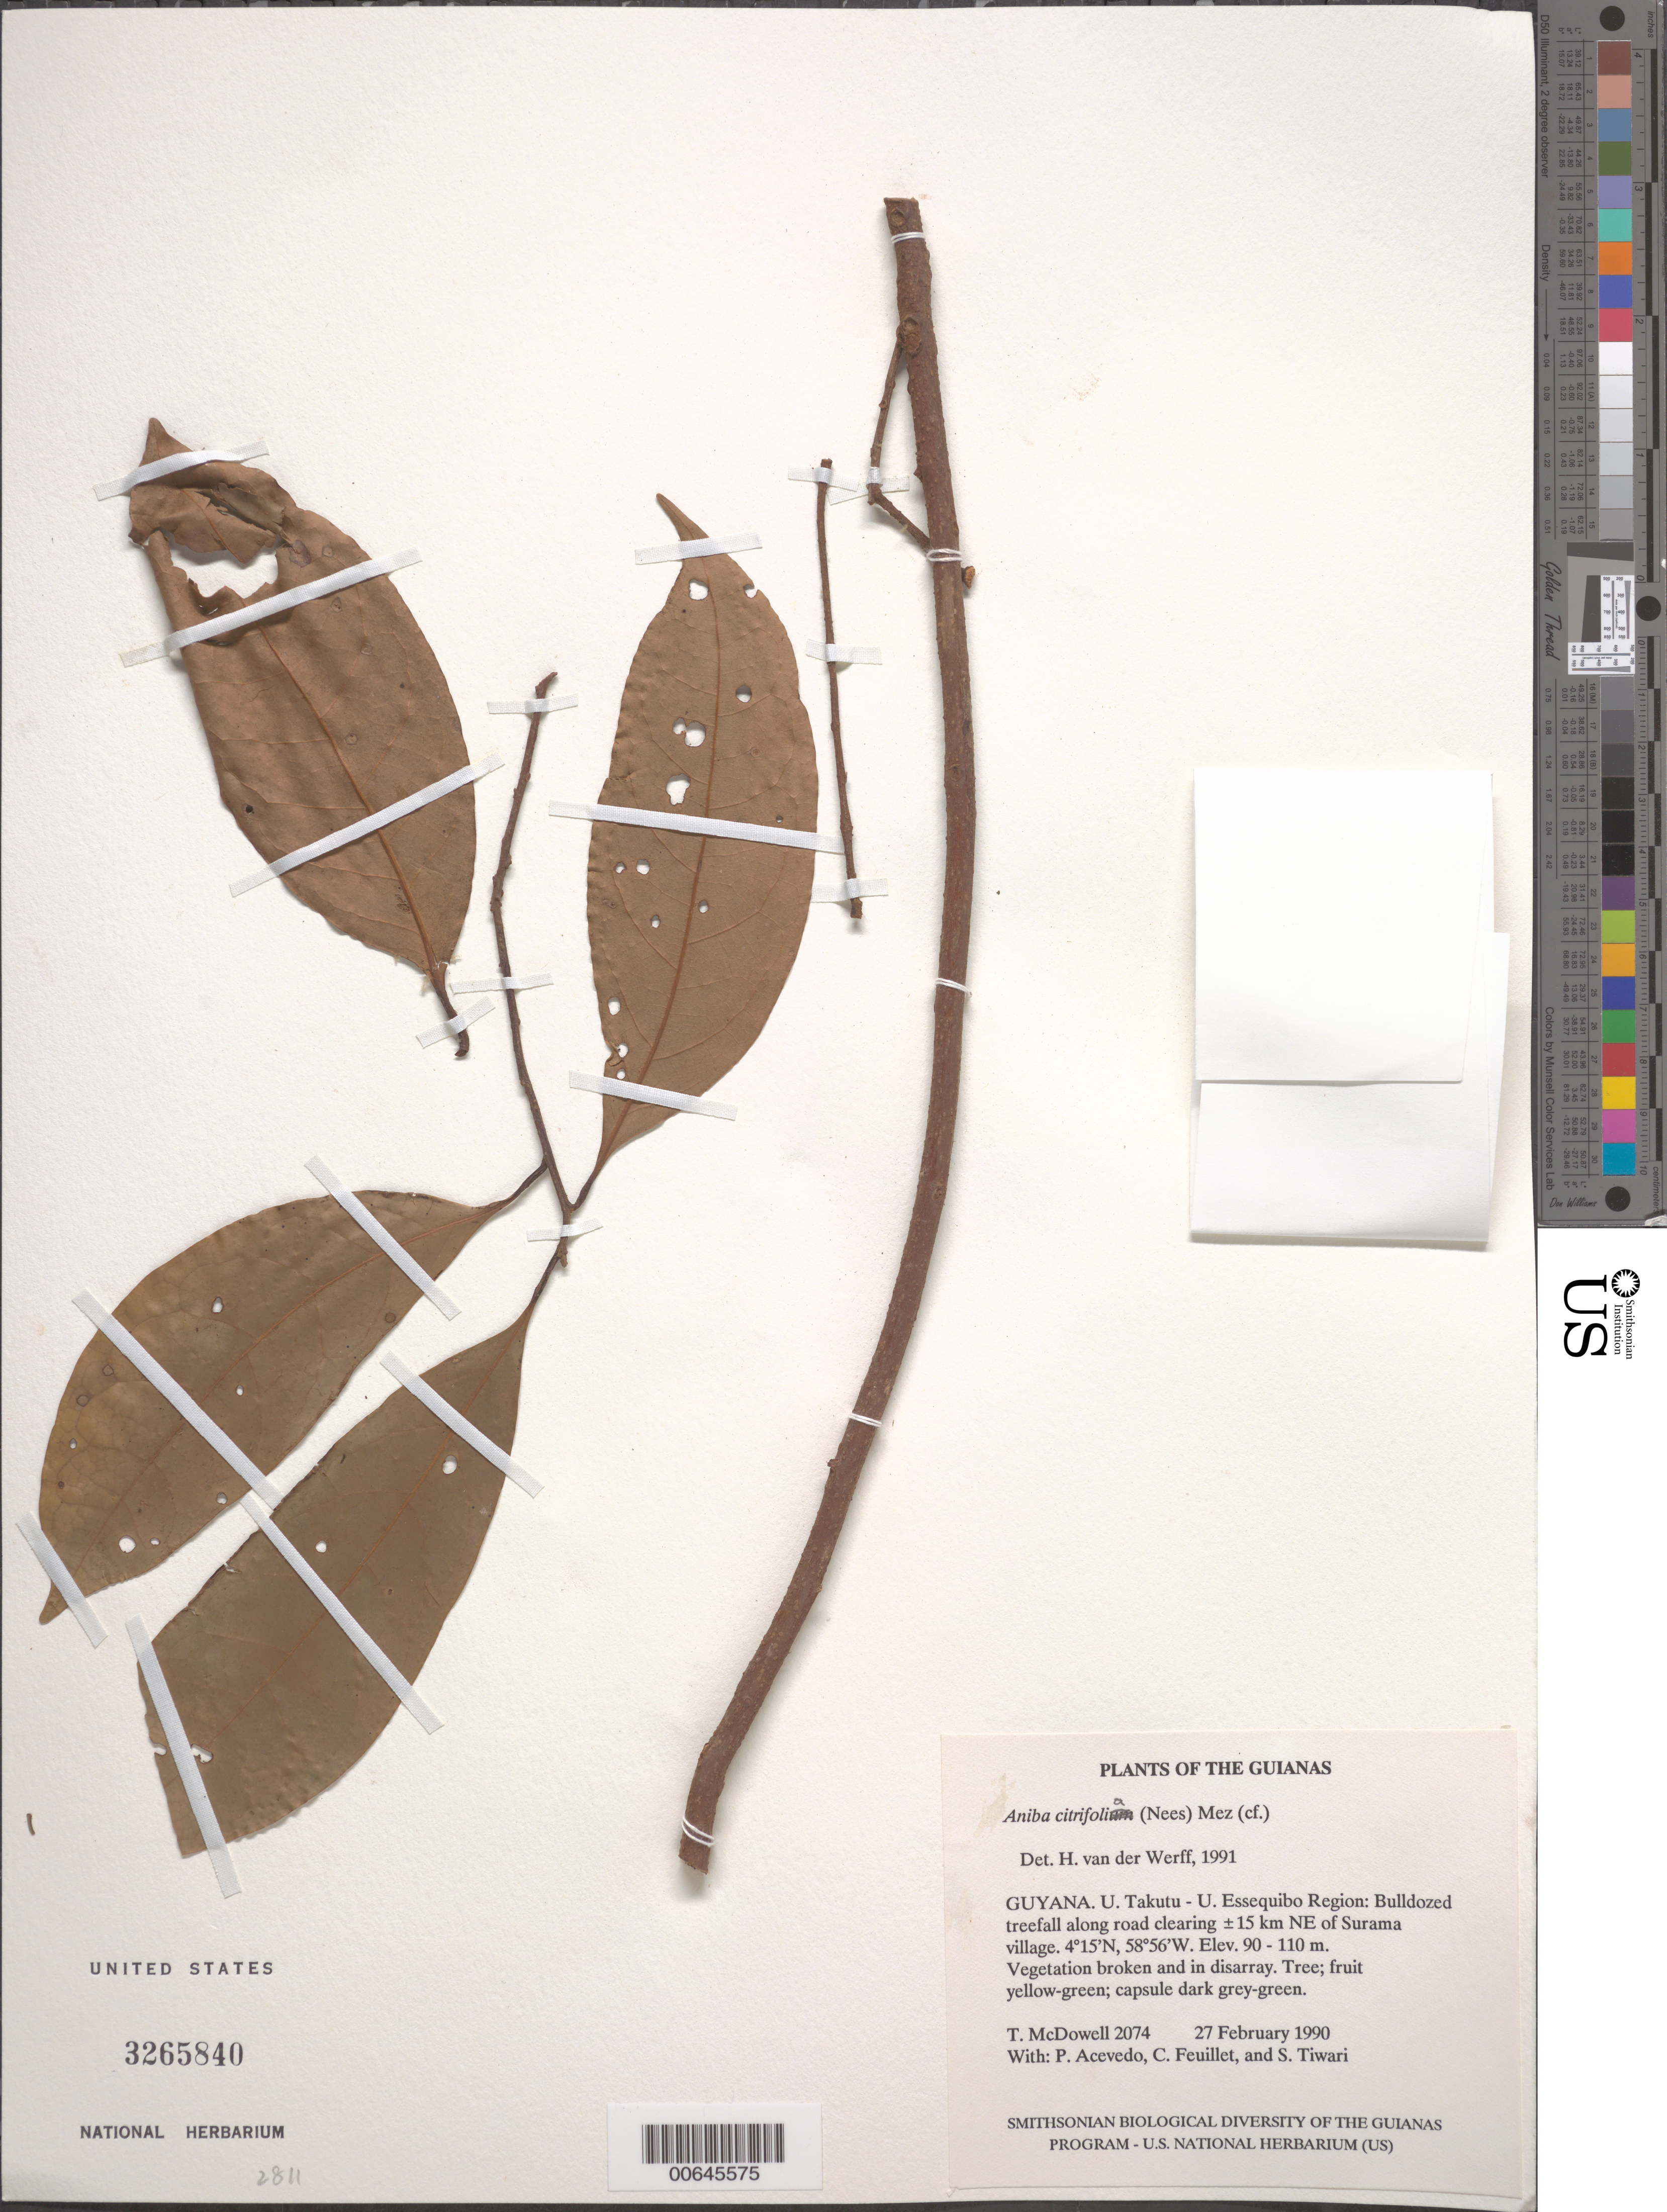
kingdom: Plantae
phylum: Tracheophyta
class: Magnoliopsida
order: Laurales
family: Lauraceae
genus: Aniba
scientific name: Aniba citrifolia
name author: (Nees) Mez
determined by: van der Werff, H., (MO), Missouri Botanical Garden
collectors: T. McDowell, P. Acevedo-Rodr., C. Feuillet & S. Tiwari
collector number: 2074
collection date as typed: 27 February 1990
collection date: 1990-02-27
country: Guyana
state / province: Potaro-Siparuni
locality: Along Paranapanema road clearing ±15 km NE of Surama village. Iwokrama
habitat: Bulldozed treefall. Vegetation broken and in disarray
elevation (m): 90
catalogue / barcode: US 3265840